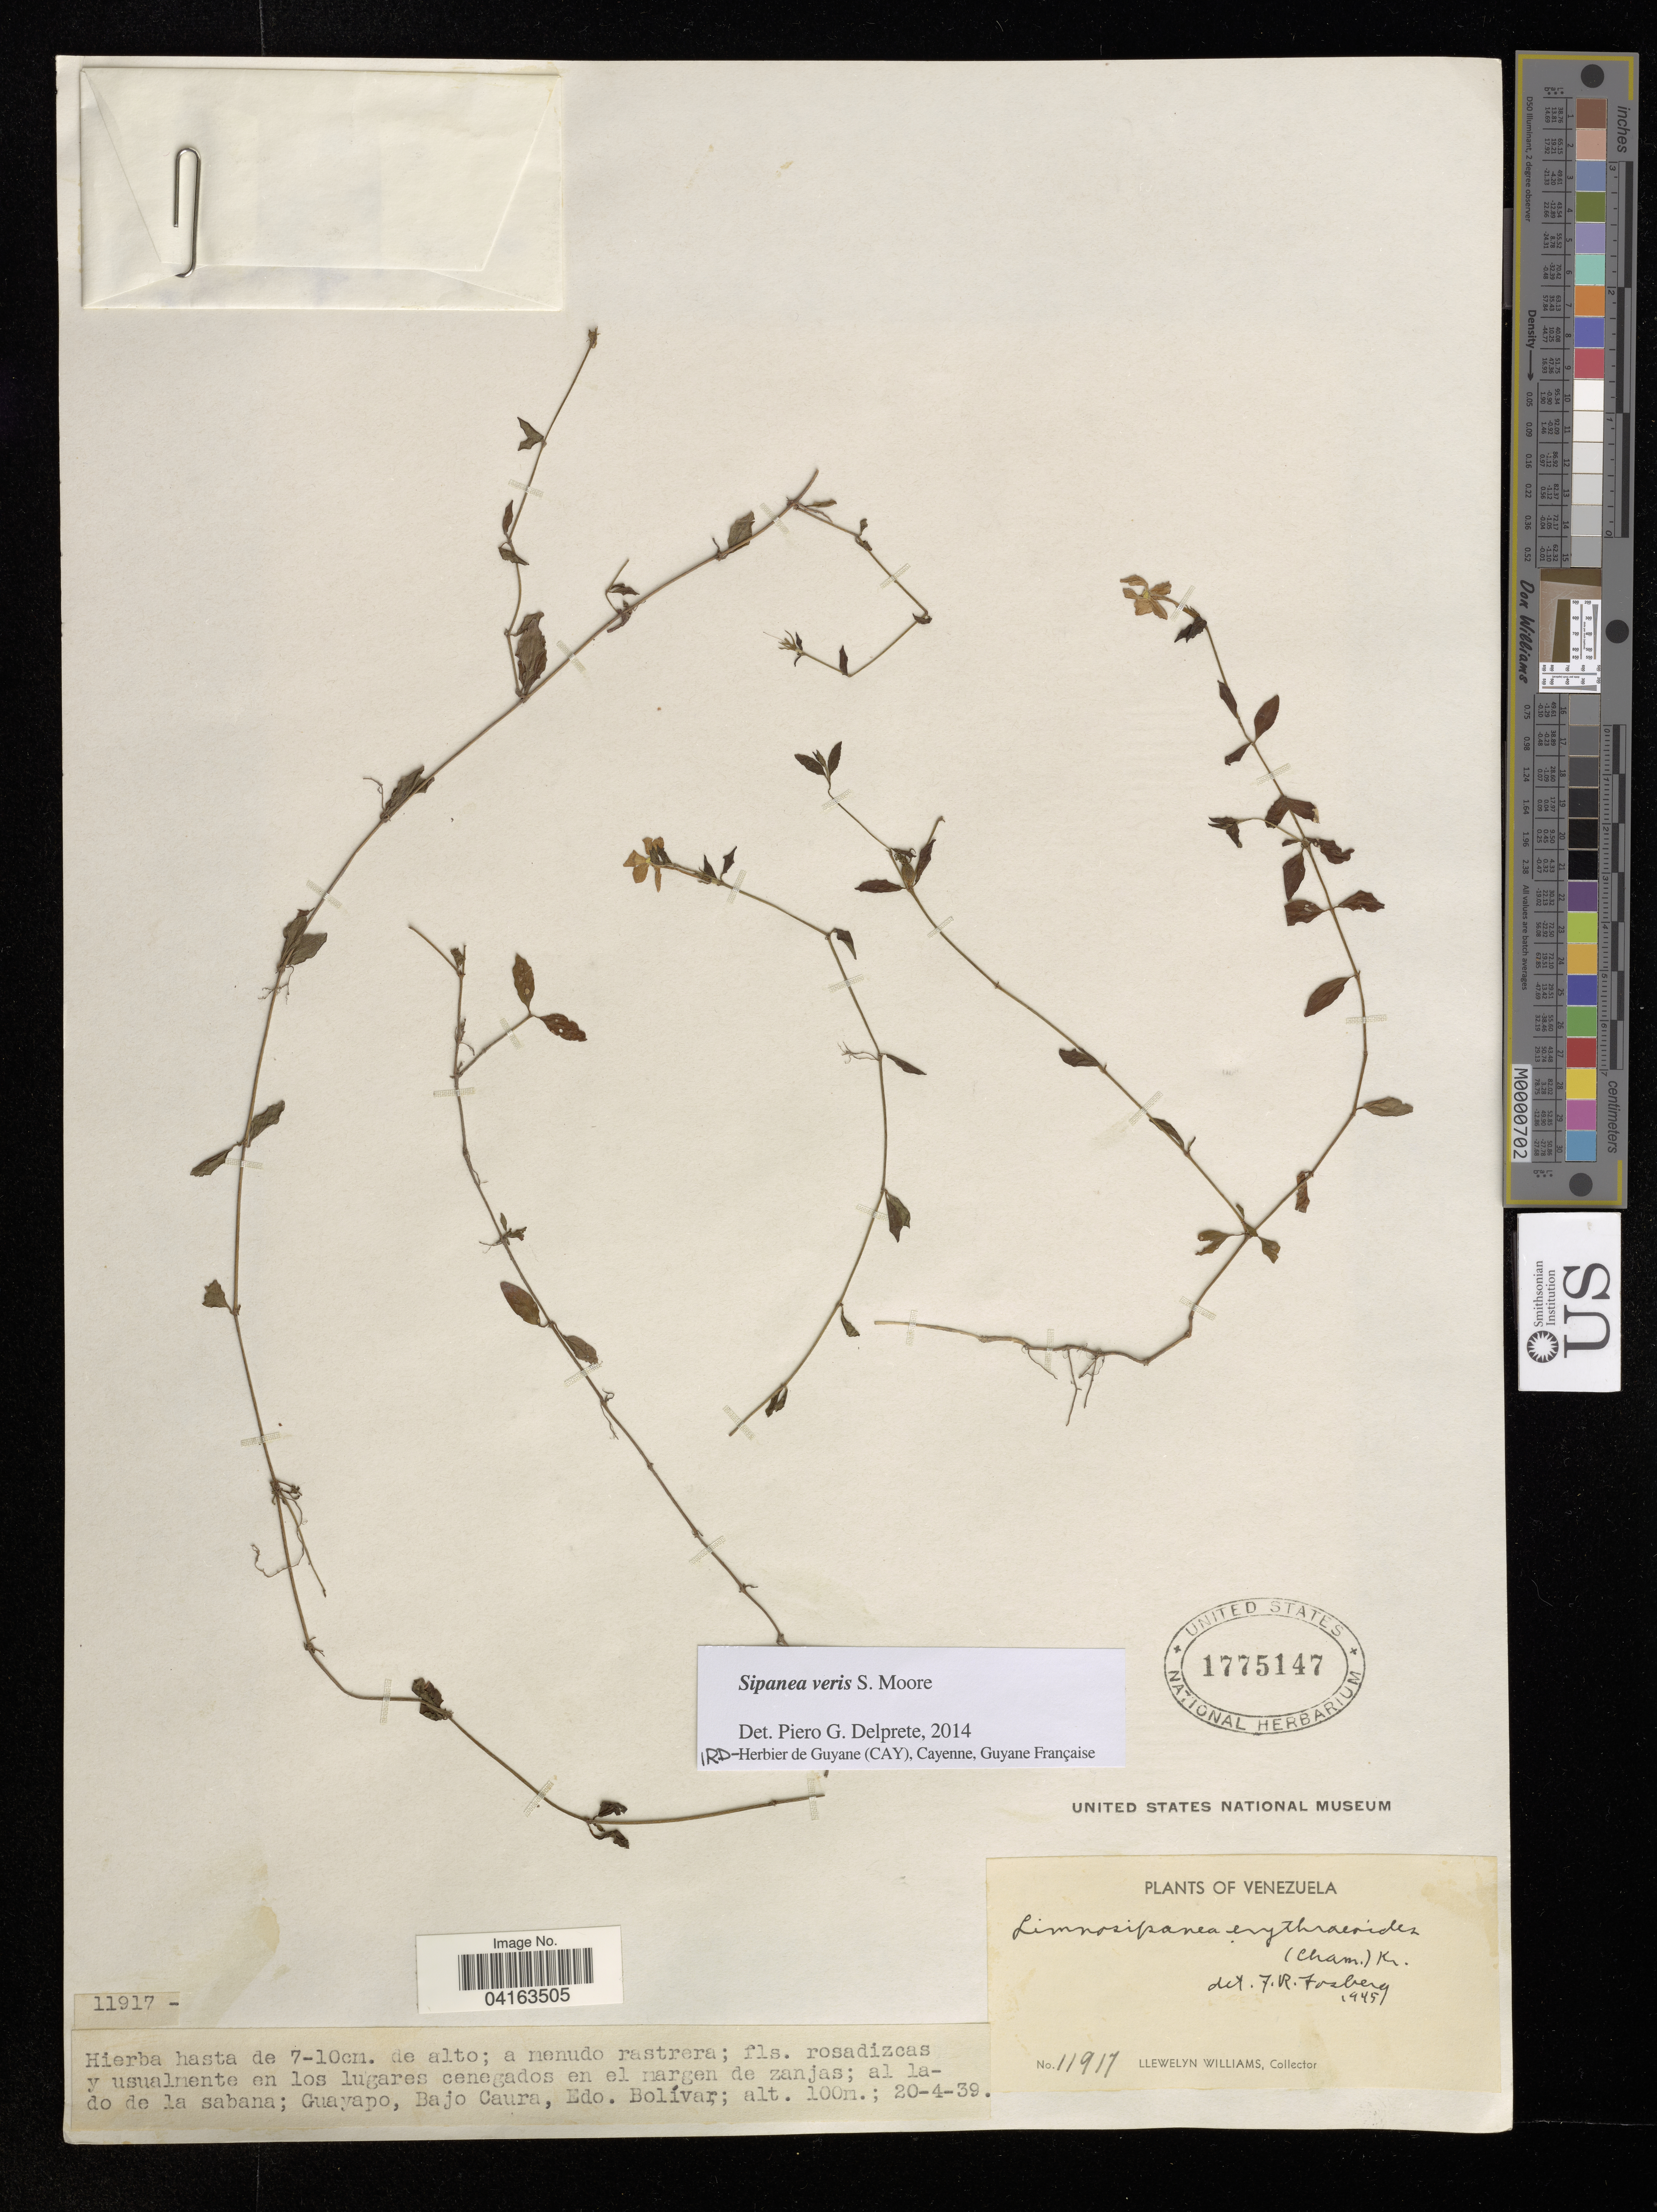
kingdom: Plantae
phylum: Tracheophyta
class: Magnoliopsida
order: Gentianales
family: Rubiaceae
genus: Sipanea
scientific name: Sipanea veris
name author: S. Moore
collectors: Ll. Williams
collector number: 11917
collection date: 1939-04-20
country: Venezuela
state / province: Bolivar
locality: Al lado de la Sabana; Guayapo, Bajo Caura.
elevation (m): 100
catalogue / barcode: US 1775147